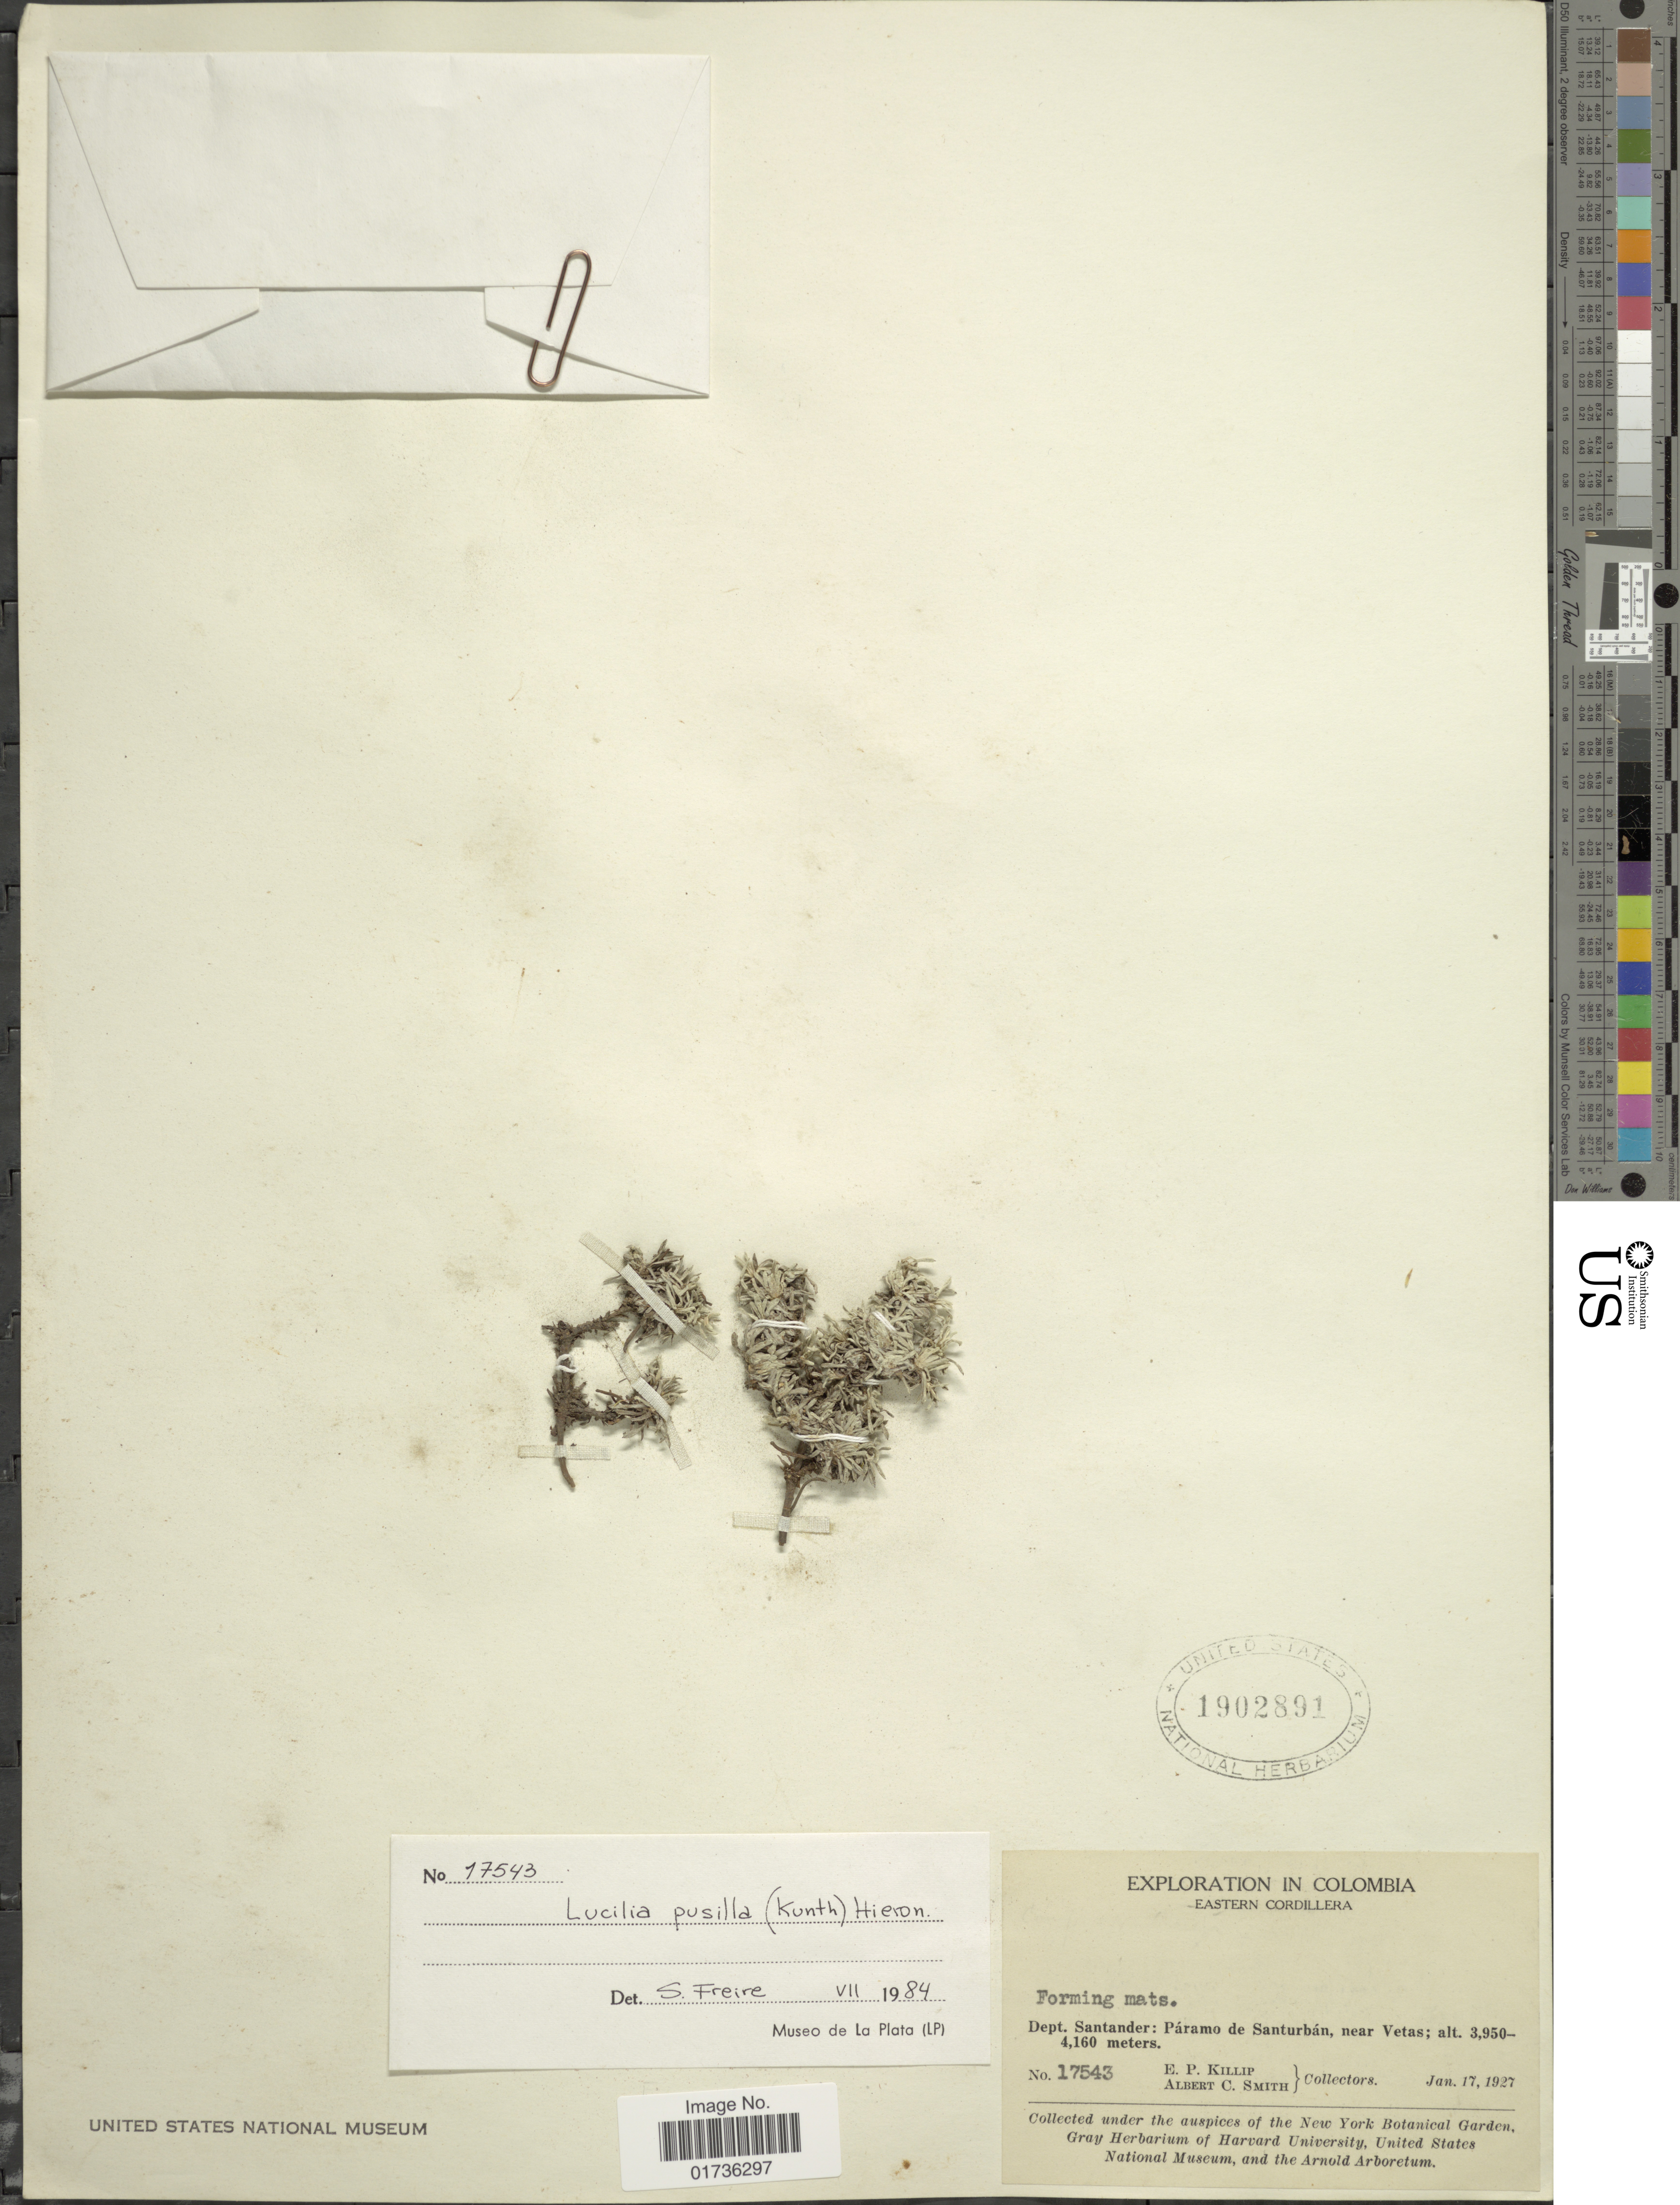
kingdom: Plantae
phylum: Tracheophyta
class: Magnoliopsida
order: Asterales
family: Asteraceae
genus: Lucilia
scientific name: Lucilia kunthiana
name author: (DC.) Zardini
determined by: Dillon, M. O.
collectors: E. P. Killip & A. C. Smith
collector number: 17543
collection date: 1927-01-17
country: Colombia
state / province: Santander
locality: Eastern Cordillera, Dept. Santander: Páramo de Santurbán, near Vetas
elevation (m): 3950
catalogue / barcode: US 1902891